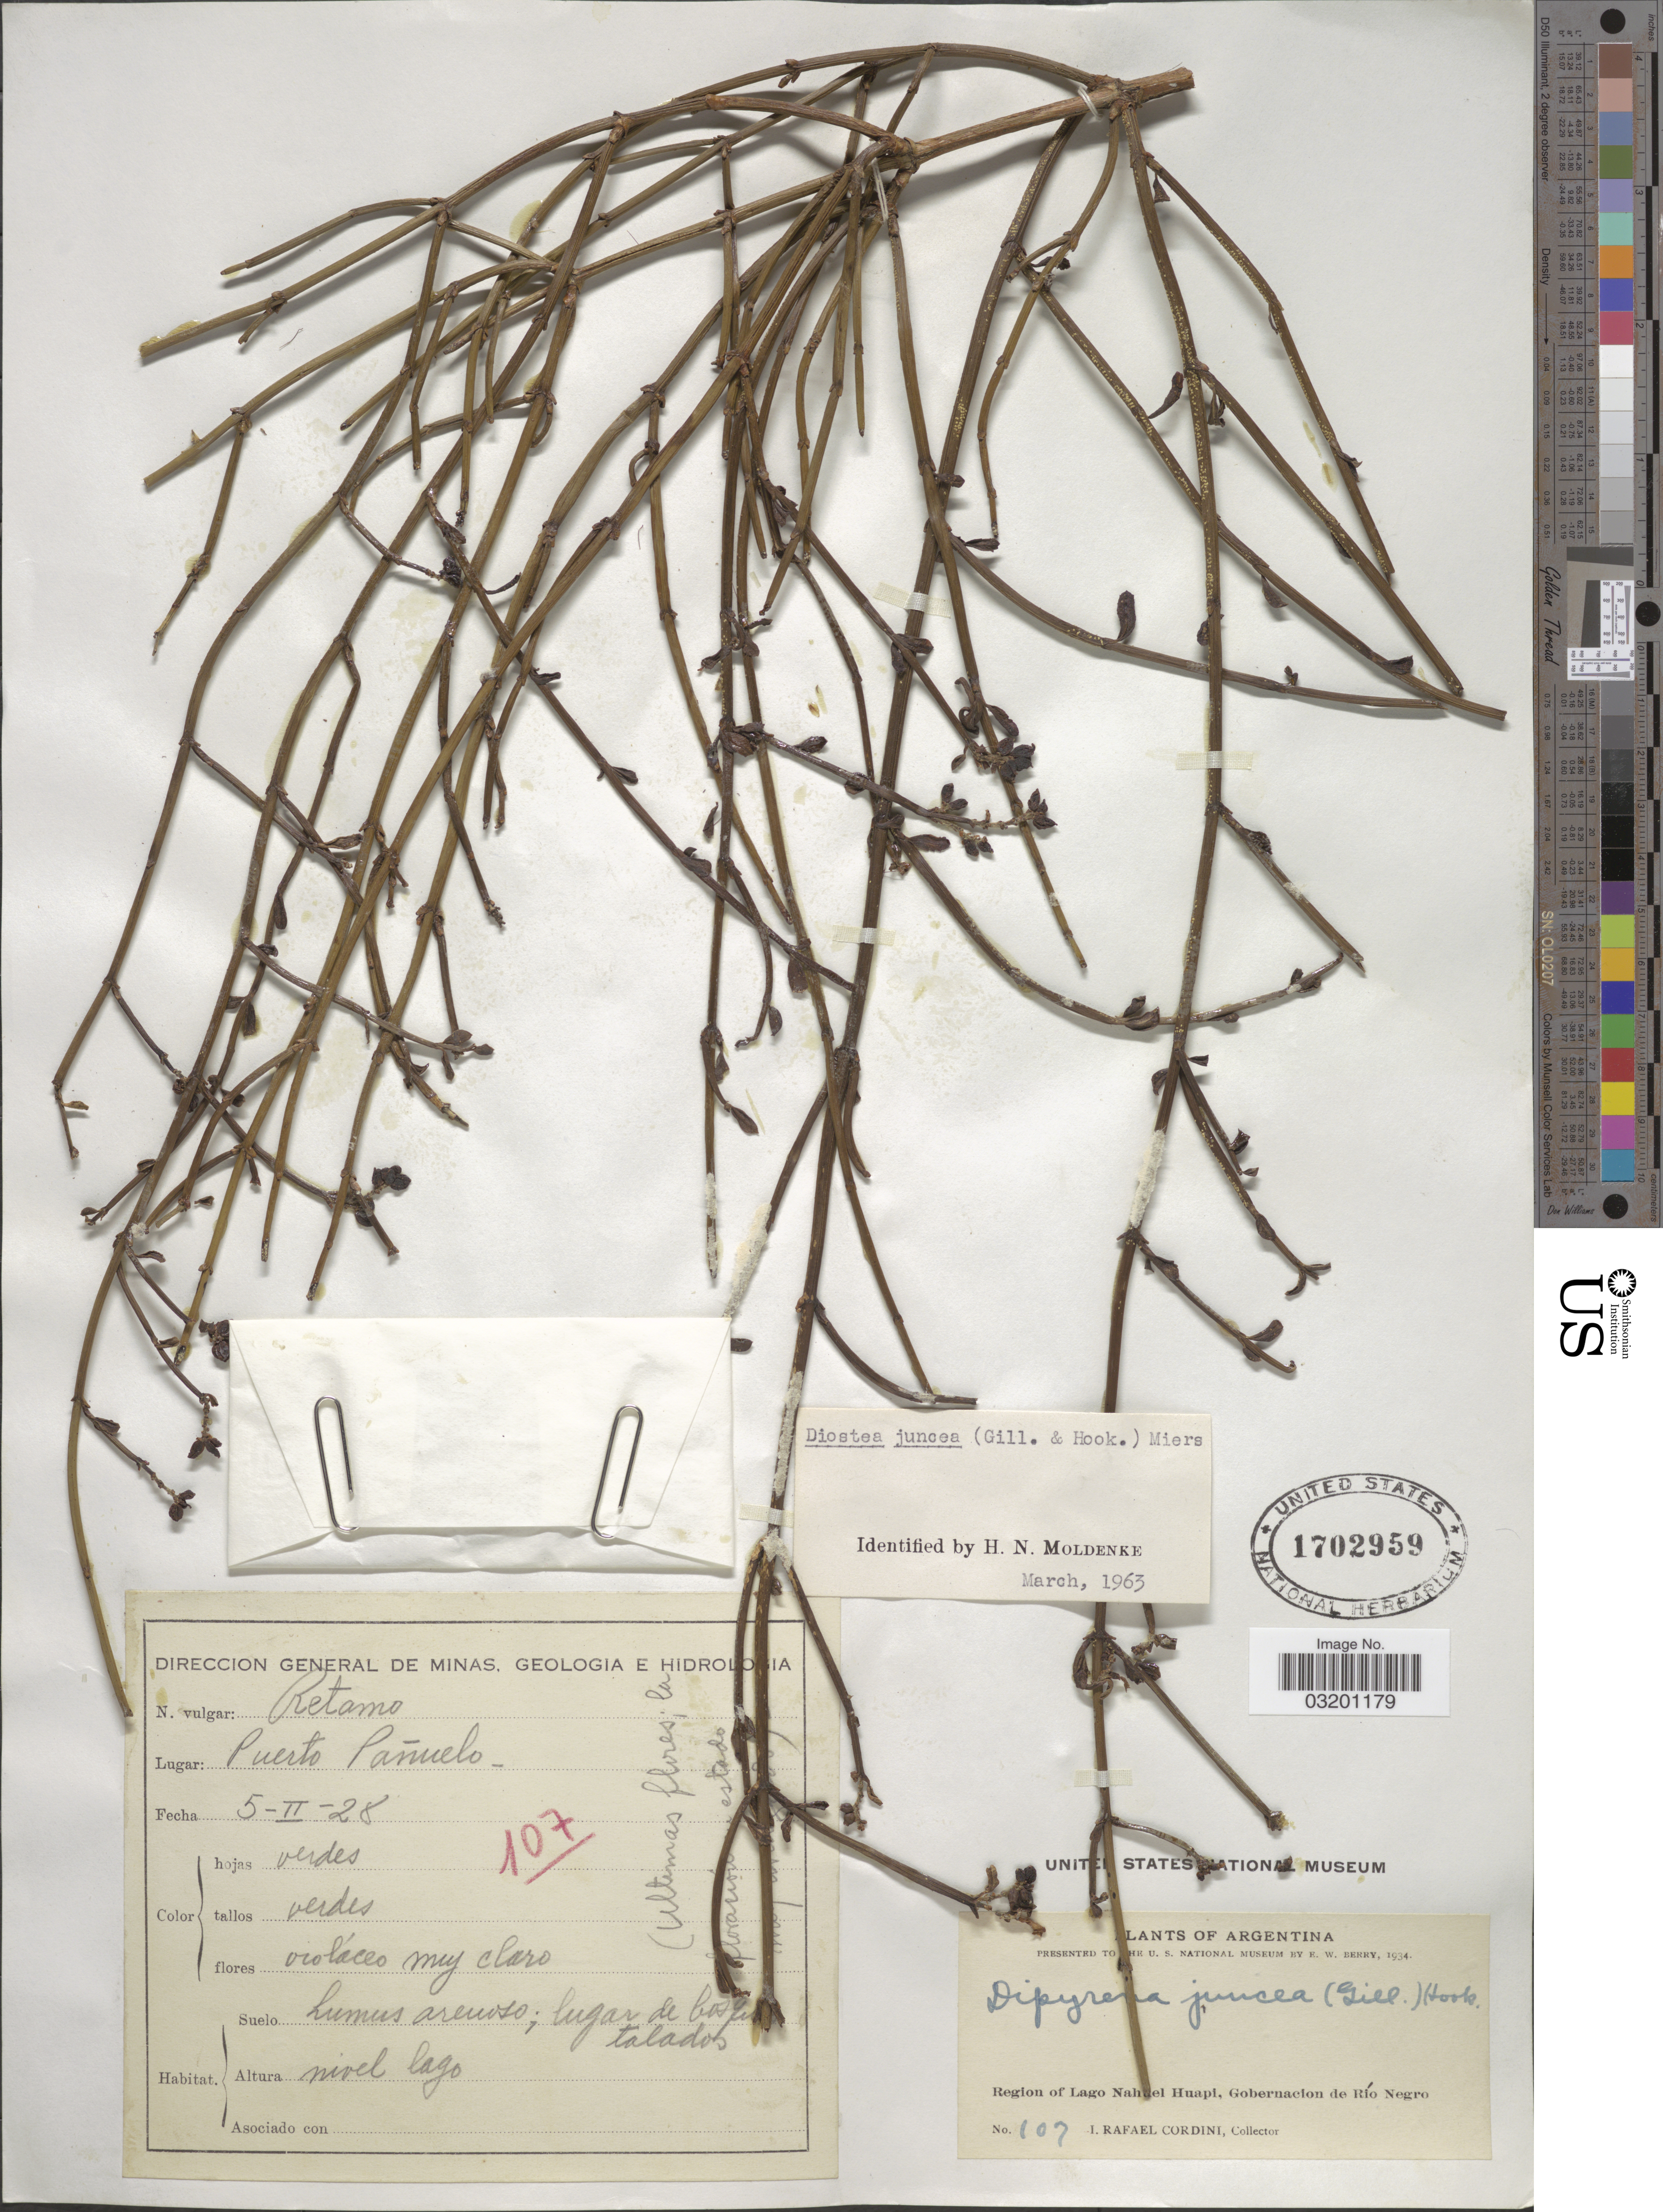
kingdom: Plantae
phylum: Tracheophyta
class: Magnoliopsida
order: Lamiales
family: Verbenaceae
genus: Baillonia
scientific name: Baillonia juncea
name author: Benth.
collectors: I. Cordini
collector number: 107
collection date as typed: Transcribed d/m/y: 5/2/28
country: Argentina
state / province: Rio Negro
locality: Region of Lago Nahuel Huapi. Puerto Pañuelo, Gobernacion de Río Negro.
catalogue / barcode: US 1702959